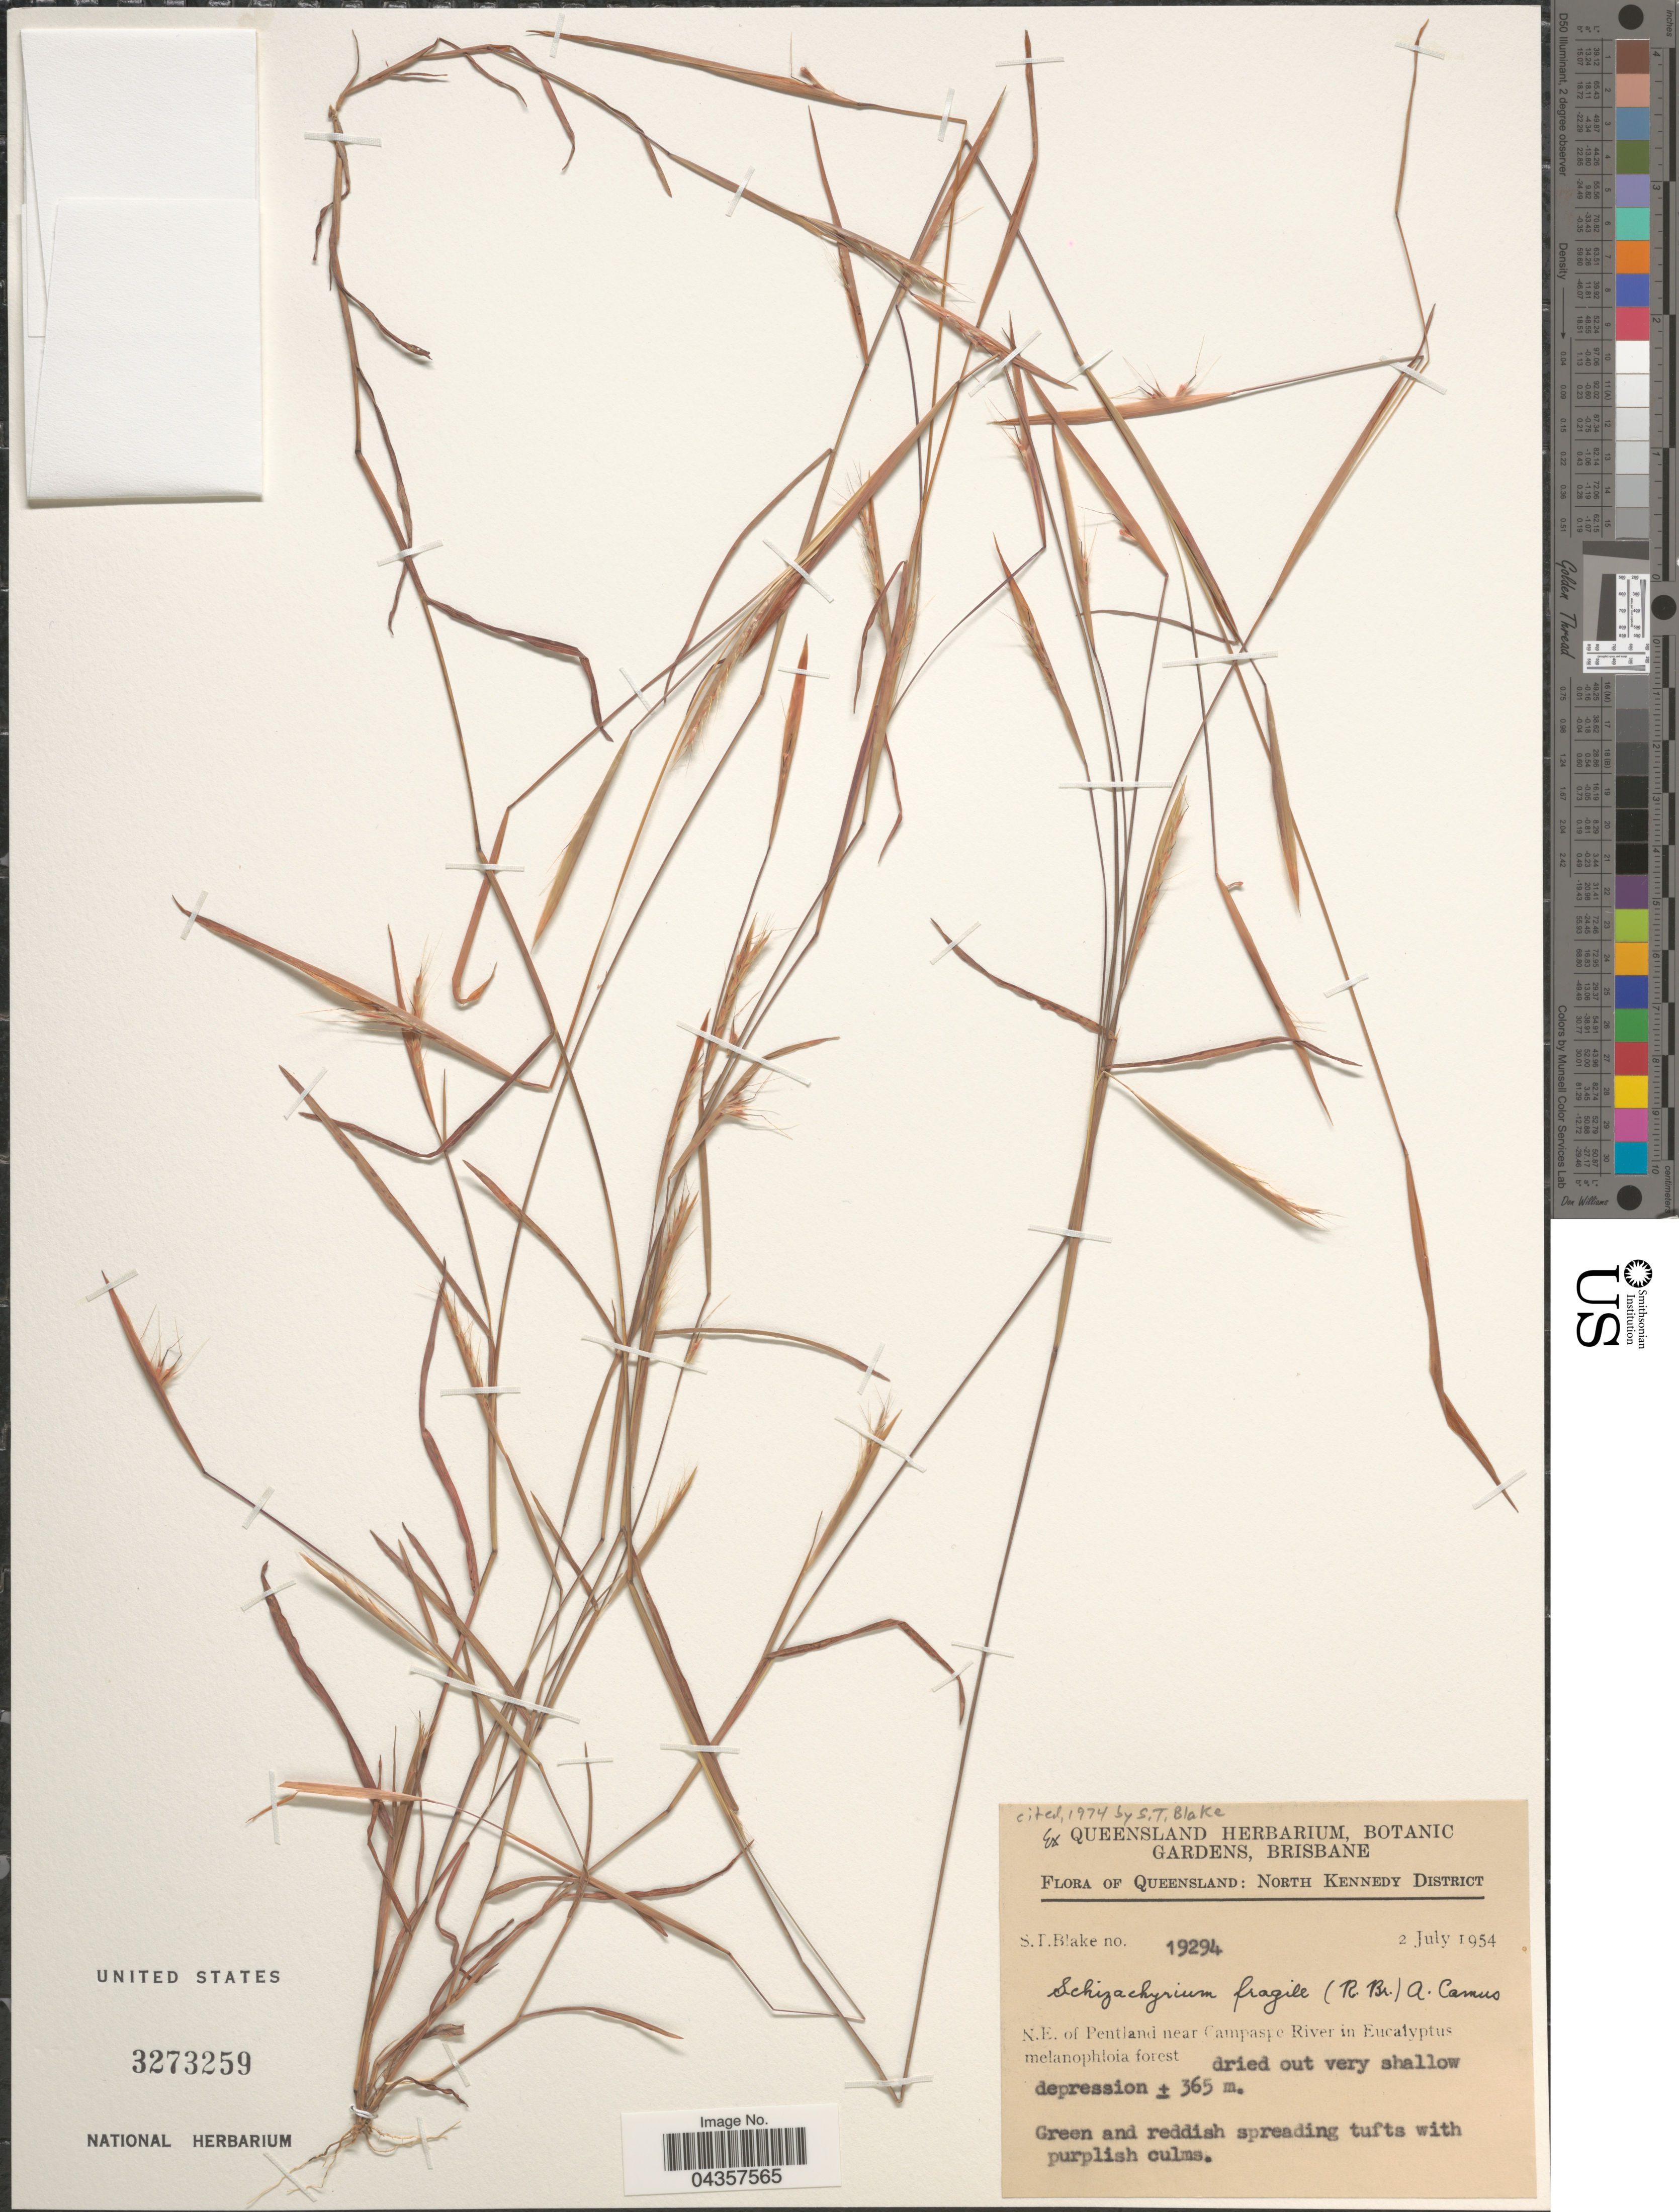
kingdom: Plantae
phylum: Tracheophyta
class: Liliopsida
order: Poales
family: Poaceae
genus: Schizachyrium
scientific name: Schizachyrium fragile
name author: (R. Br.) A. Camus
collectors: S. T. Blake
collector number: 19294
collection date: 1954-07-02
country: Australia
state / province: Queensland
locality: North Kennedy District. N.E. of Pentland near Campaspe River.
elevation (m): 365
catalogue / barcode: US 3273259